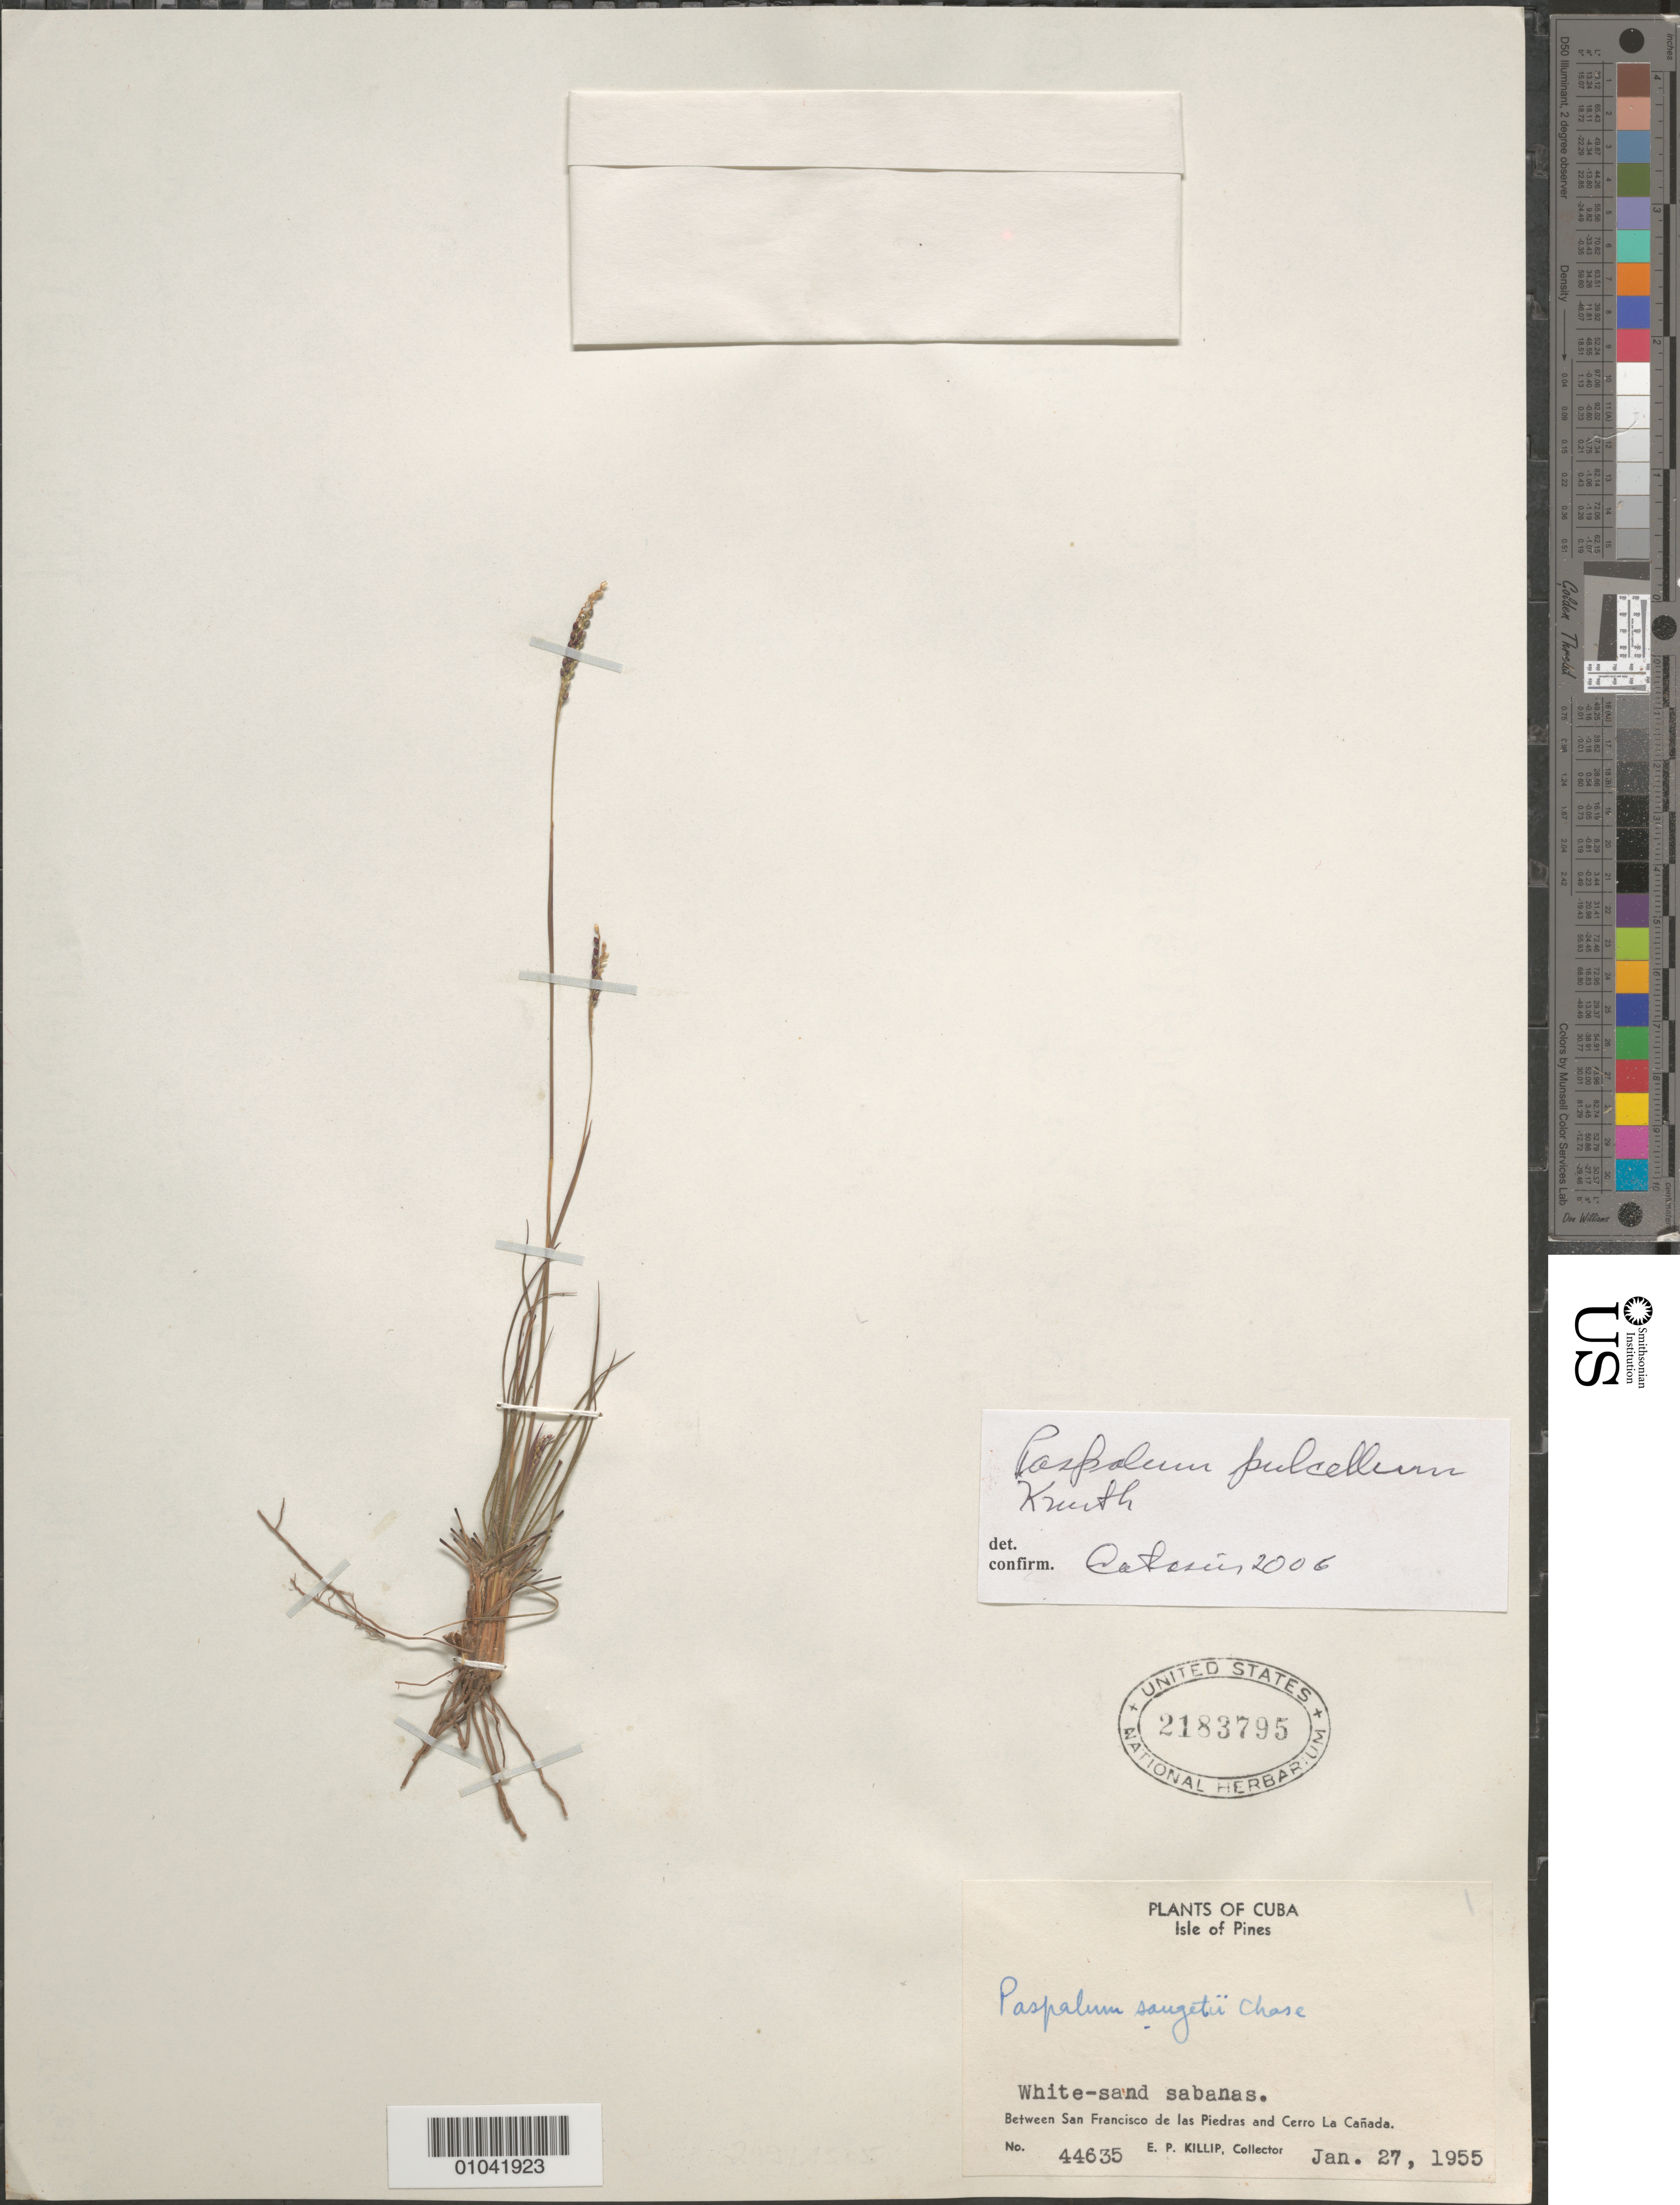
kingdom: Plantae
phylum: Tracheophyta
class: Liliopsida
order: Poales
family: Poaceae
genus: Paspalum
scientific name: Paspalum pulchellum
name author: Kunth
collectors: E. P. Killip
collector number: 44635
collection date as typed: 27 Jan 1955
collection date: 1955-01-27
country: Cuba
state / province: Isla de la Juventud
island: Isla de la Juventud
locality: [Isle of Pines], between San Franciso de las Piedras and Cerro la Canada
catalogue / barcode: US 2183795